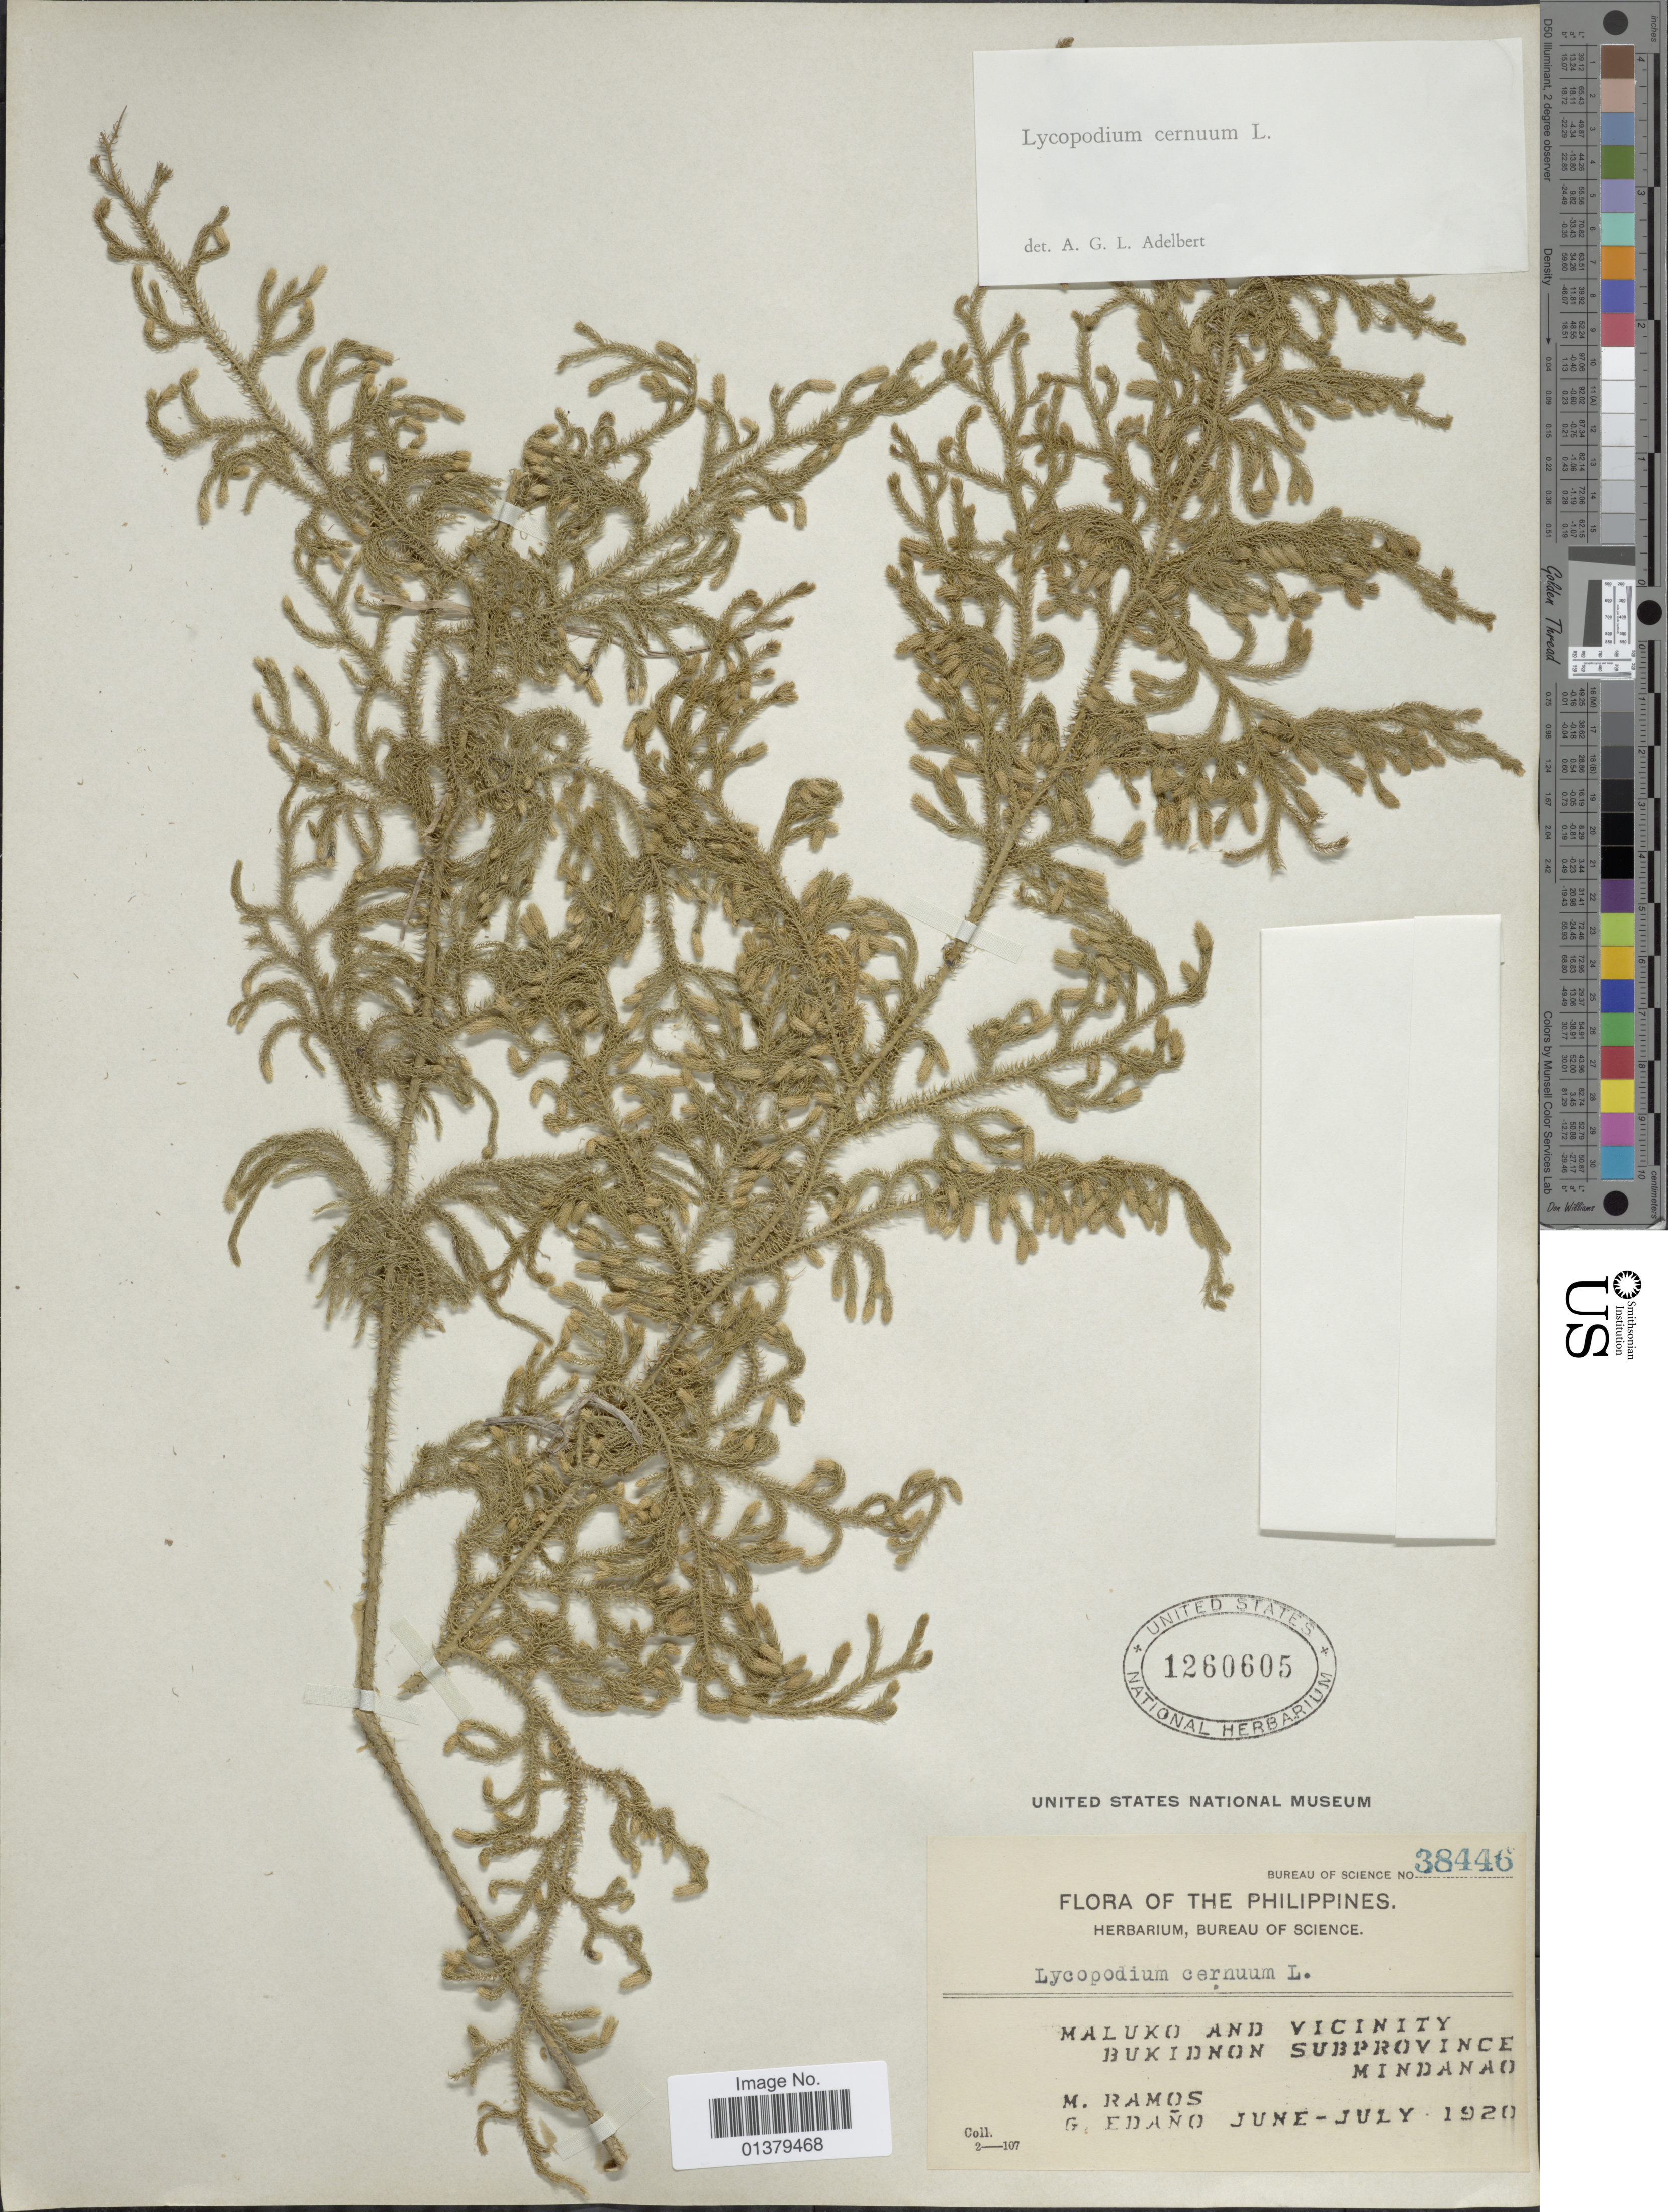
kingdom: Plantae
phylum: Tracheophyta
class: Lycopodiopsida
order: Lycopodiales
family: Lycopodiaceae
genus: Palhinhaea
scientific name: Palhinhaea cernua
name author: (L.) Vasc. & Franco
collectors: M. Ramos & G. Edaño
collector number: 38446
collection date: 1920-06/1920-07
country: Philippines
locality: Maluko and Vicinity Bukidnon Subprovince Mindanao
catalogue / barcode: US 1260605